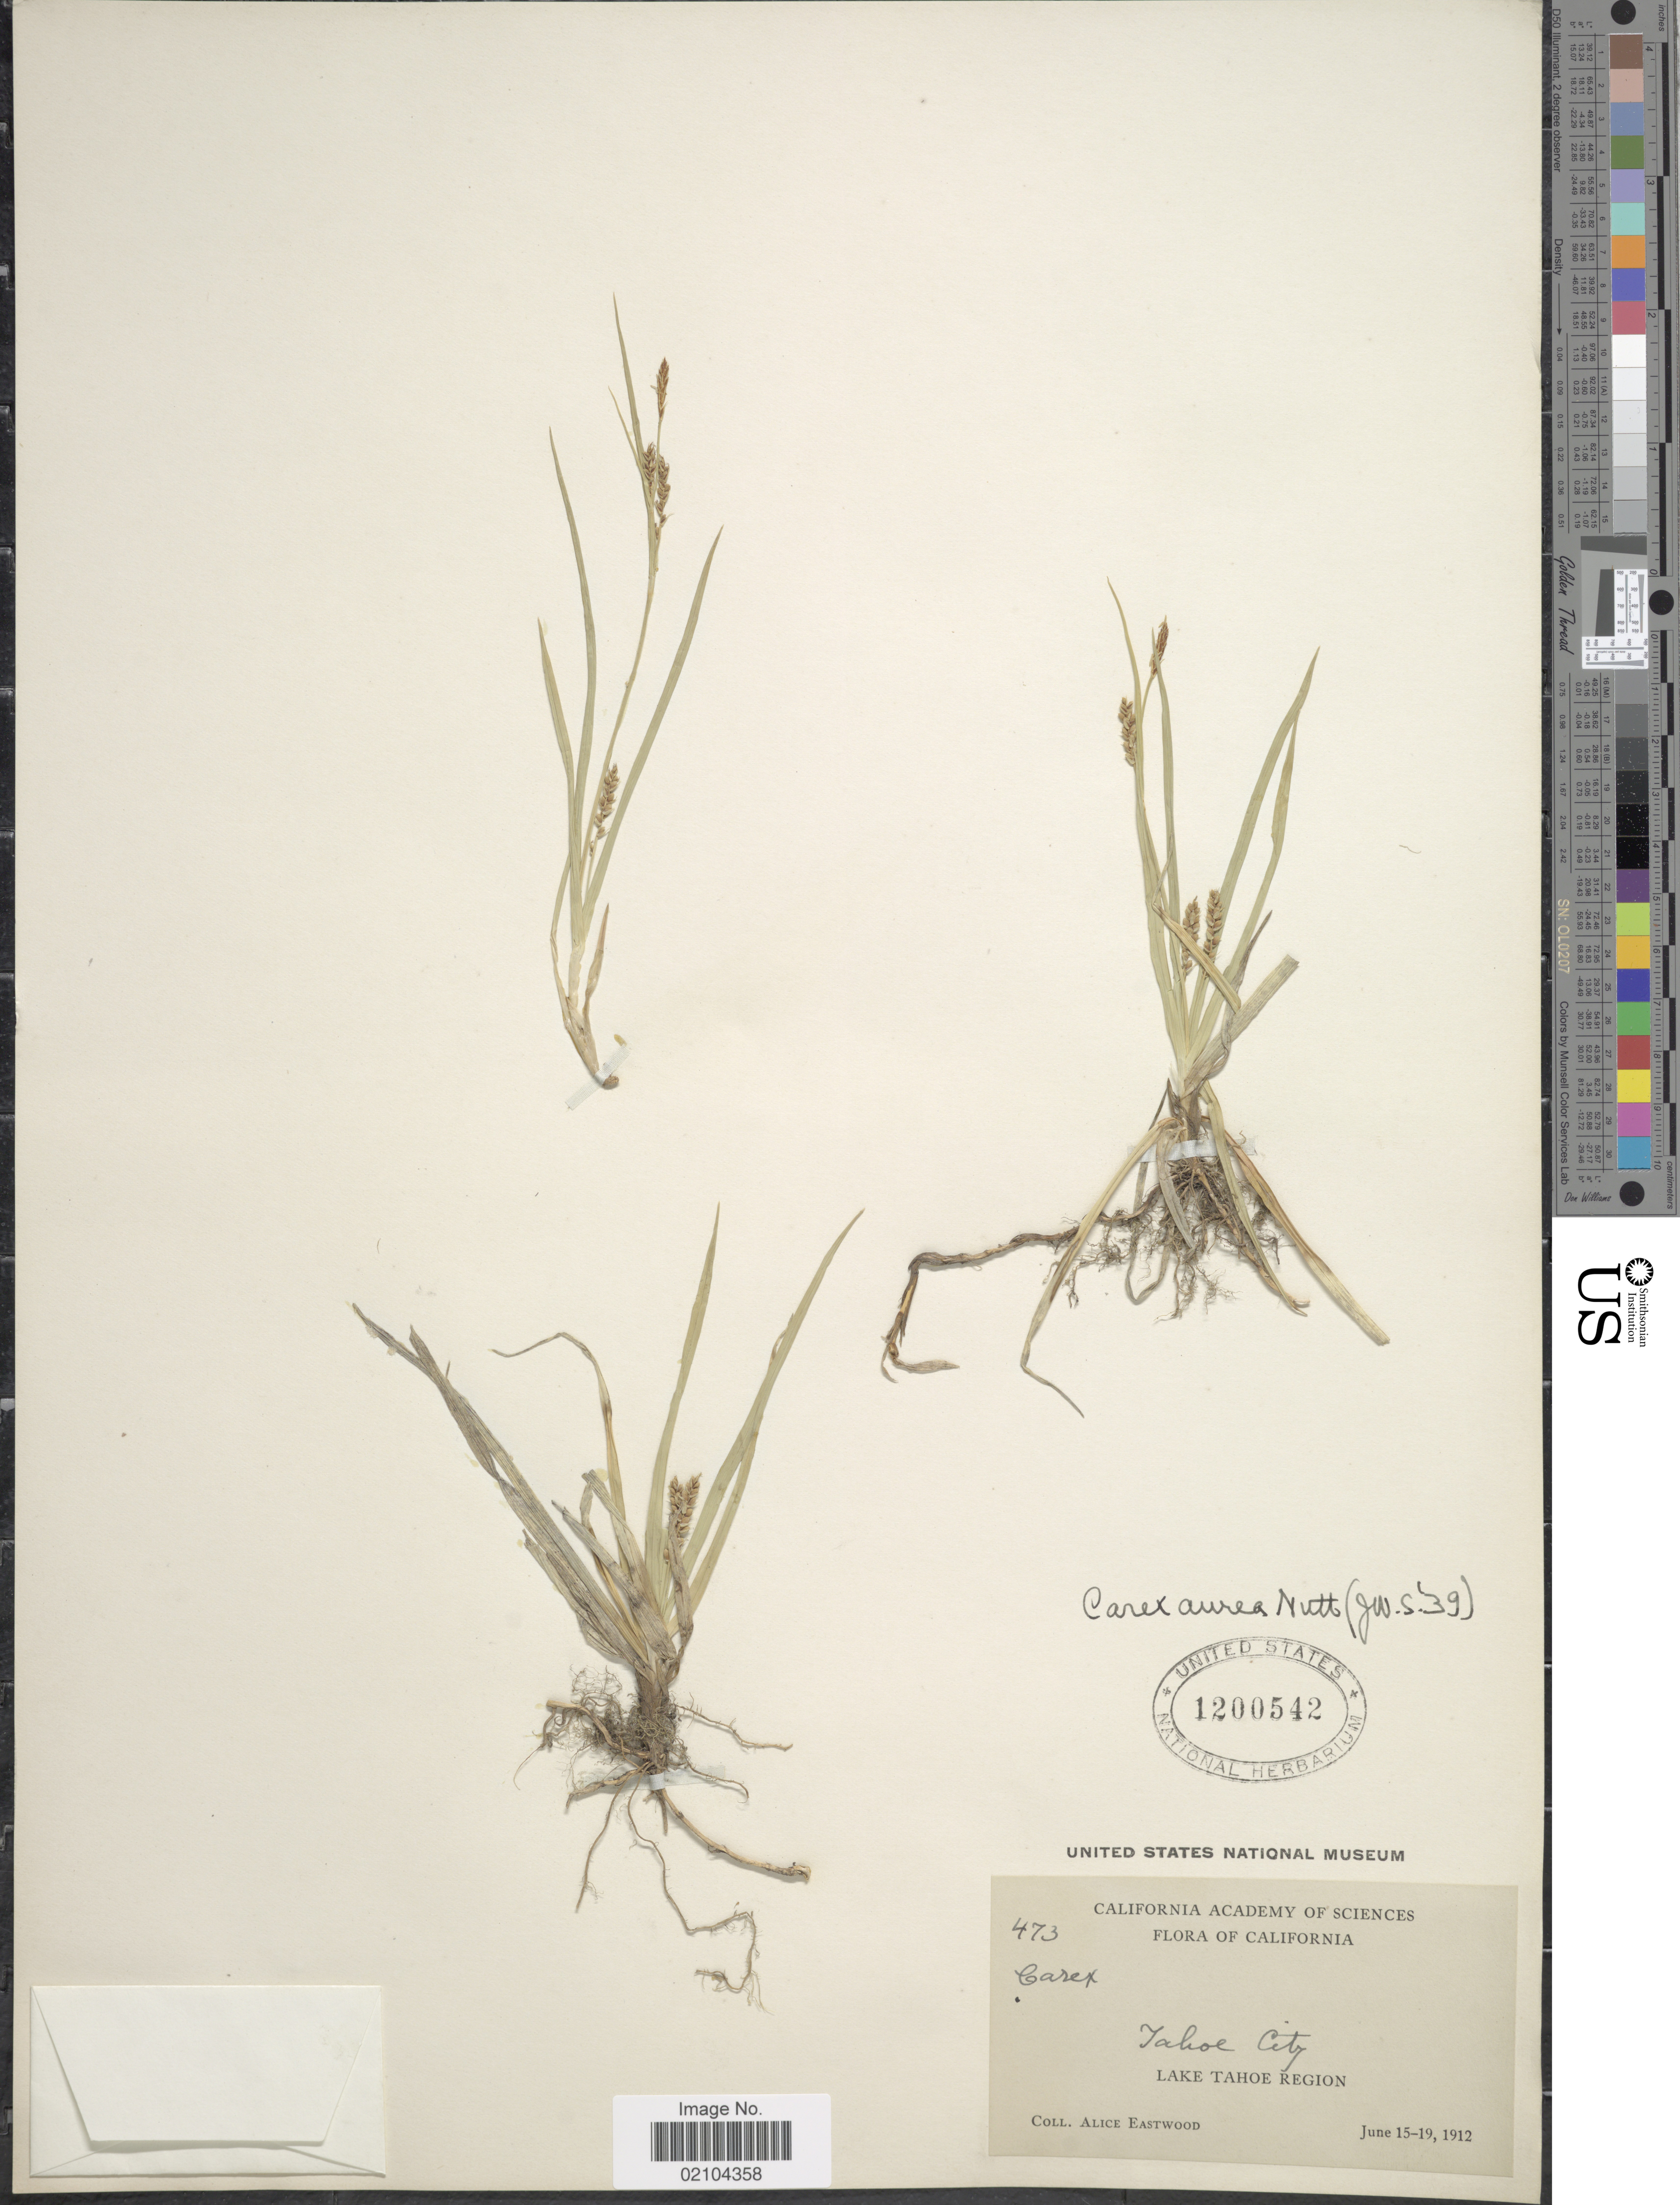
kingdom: Plantae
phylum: Tracheophyta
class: Liliopsida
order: Poales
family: Cyperaceae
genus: Carex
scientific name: Carex aurea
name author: Nutt.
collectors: A. Eastwood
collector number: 473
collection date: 1912-06-15/1912-06-19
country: United States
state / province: California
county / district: Placer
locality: Tahoe City, Lake Tahoe Region.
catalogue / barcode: US 1200542